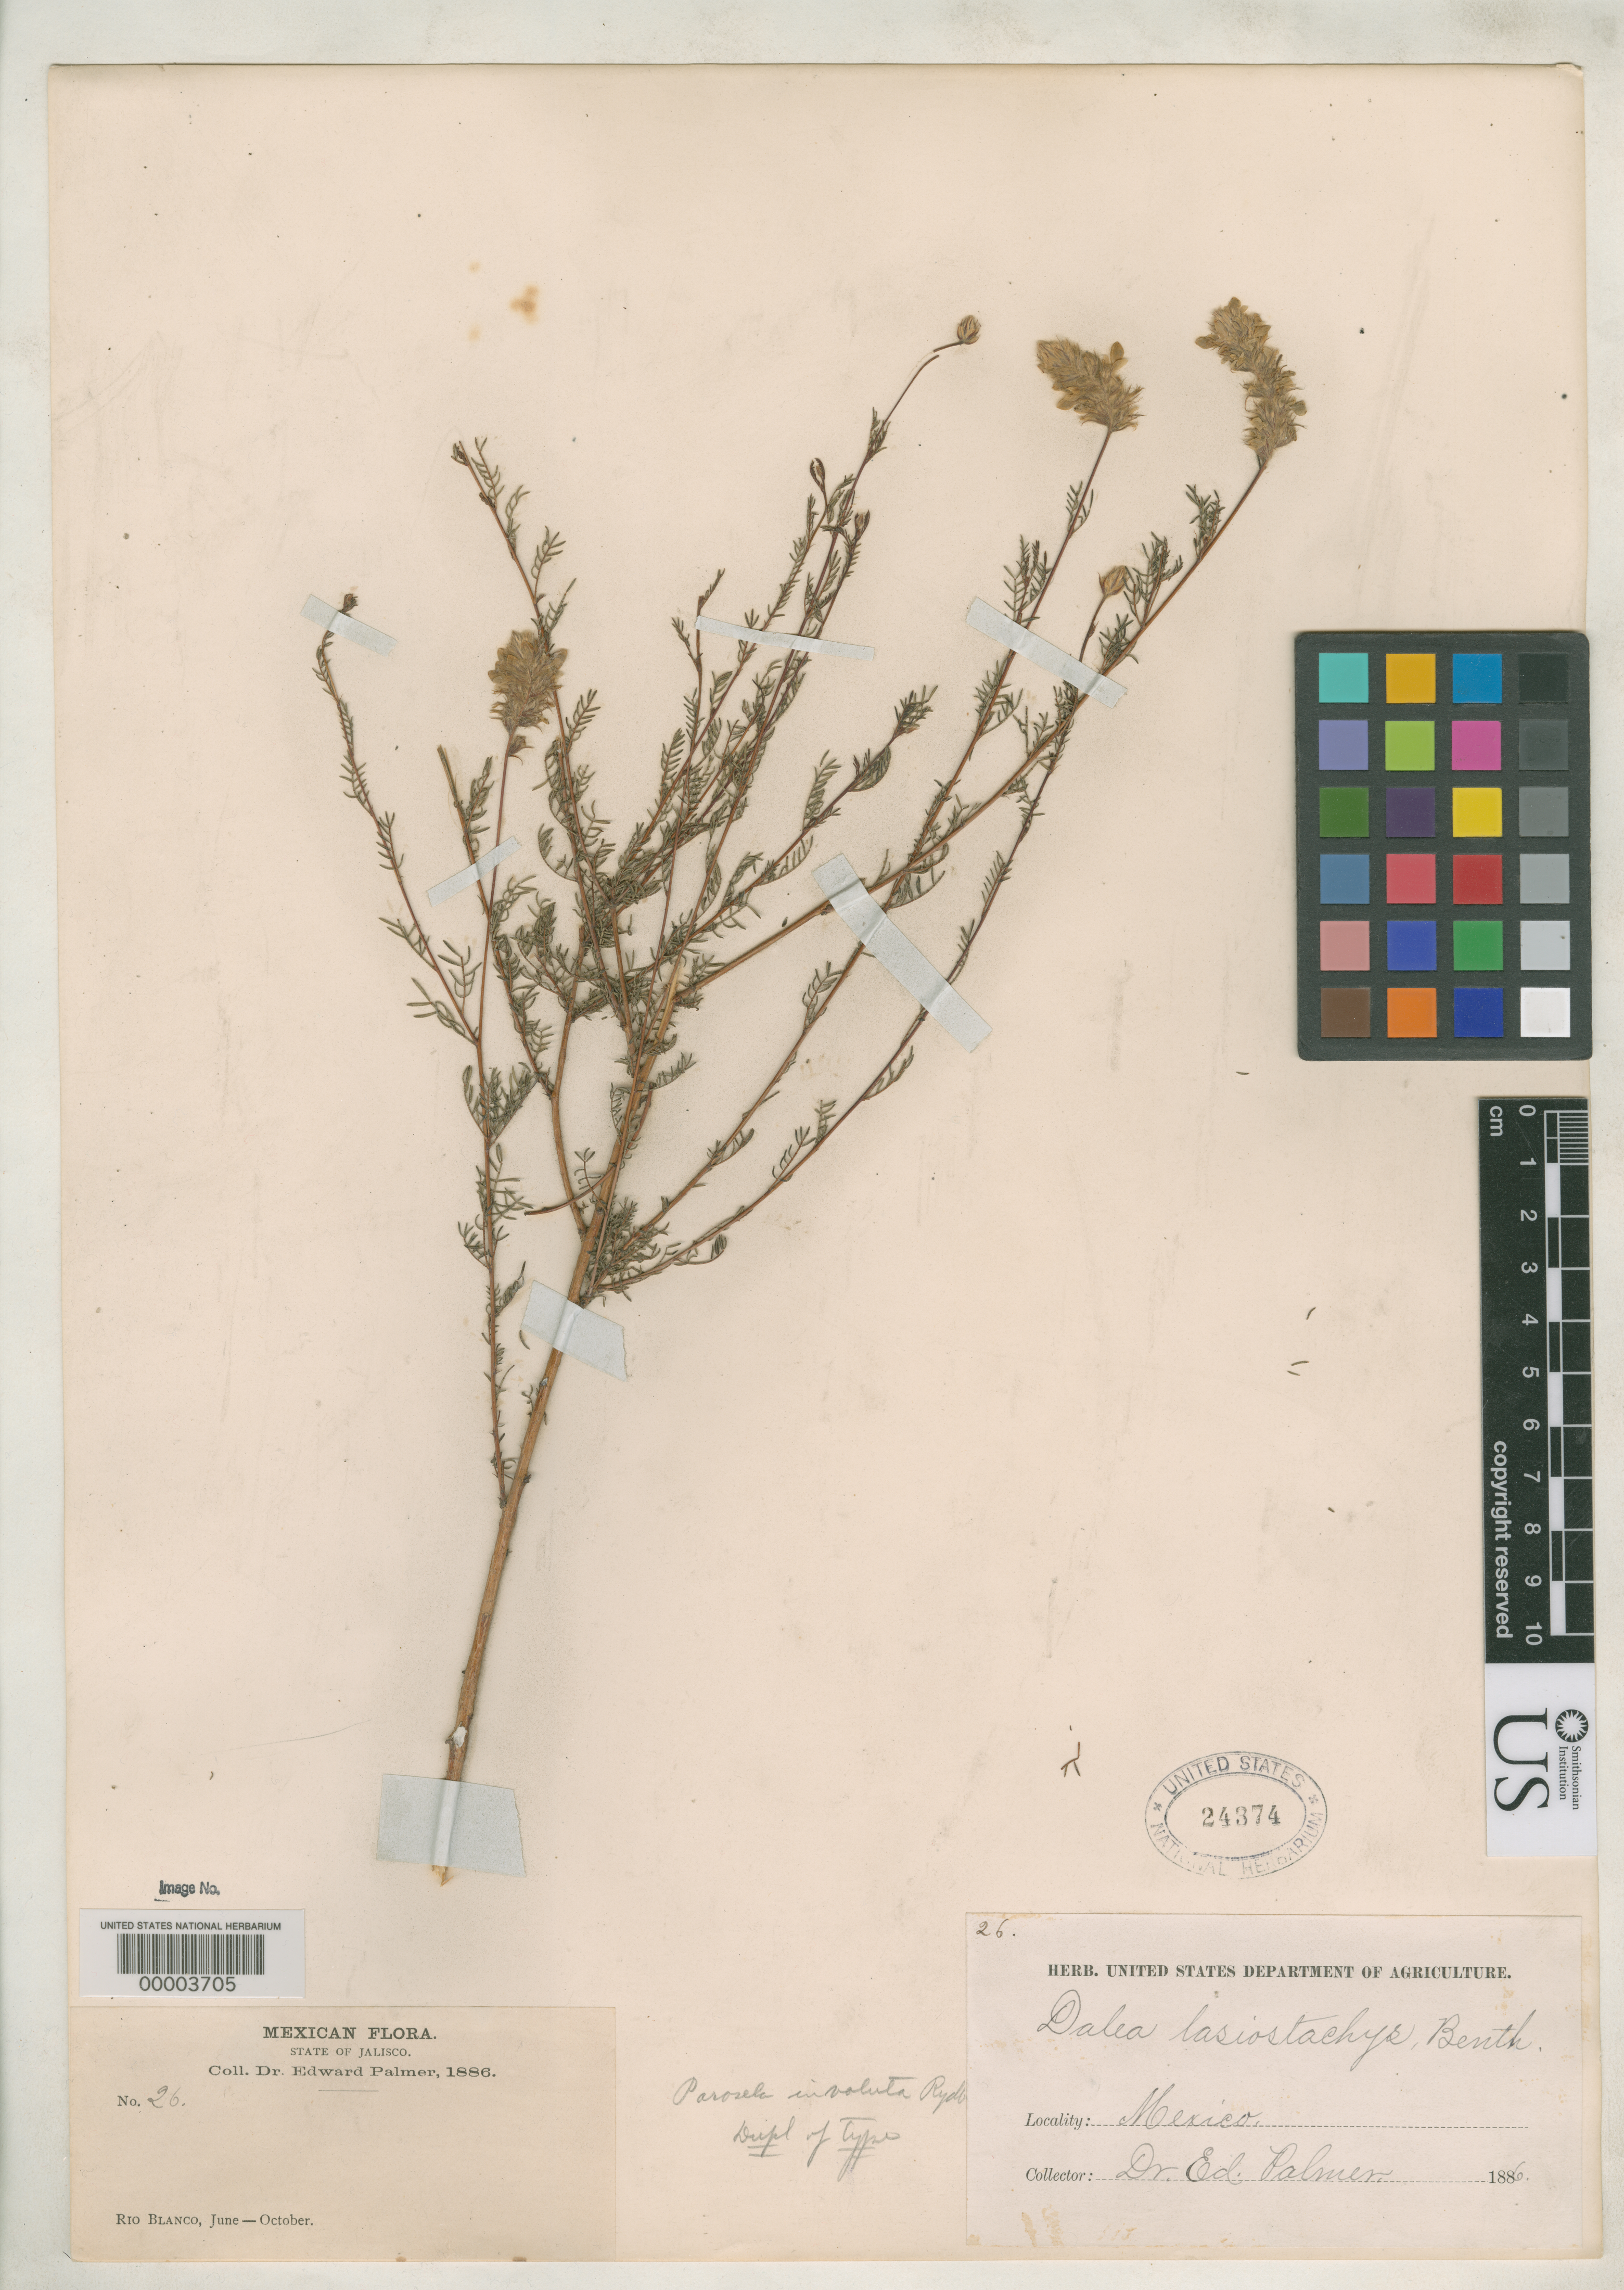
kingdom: Plantae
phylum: Tracheophyta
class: Magnoliopsida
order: Fabales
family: Fabaceae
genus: Parosela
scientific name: Parosela involuta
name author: Rydb.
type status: Isotype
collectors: E. Palmer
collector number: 26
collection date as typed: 1886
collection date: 1886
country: Mexico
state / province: Jalisco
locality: Rio Blanco.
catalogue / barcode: US 24374